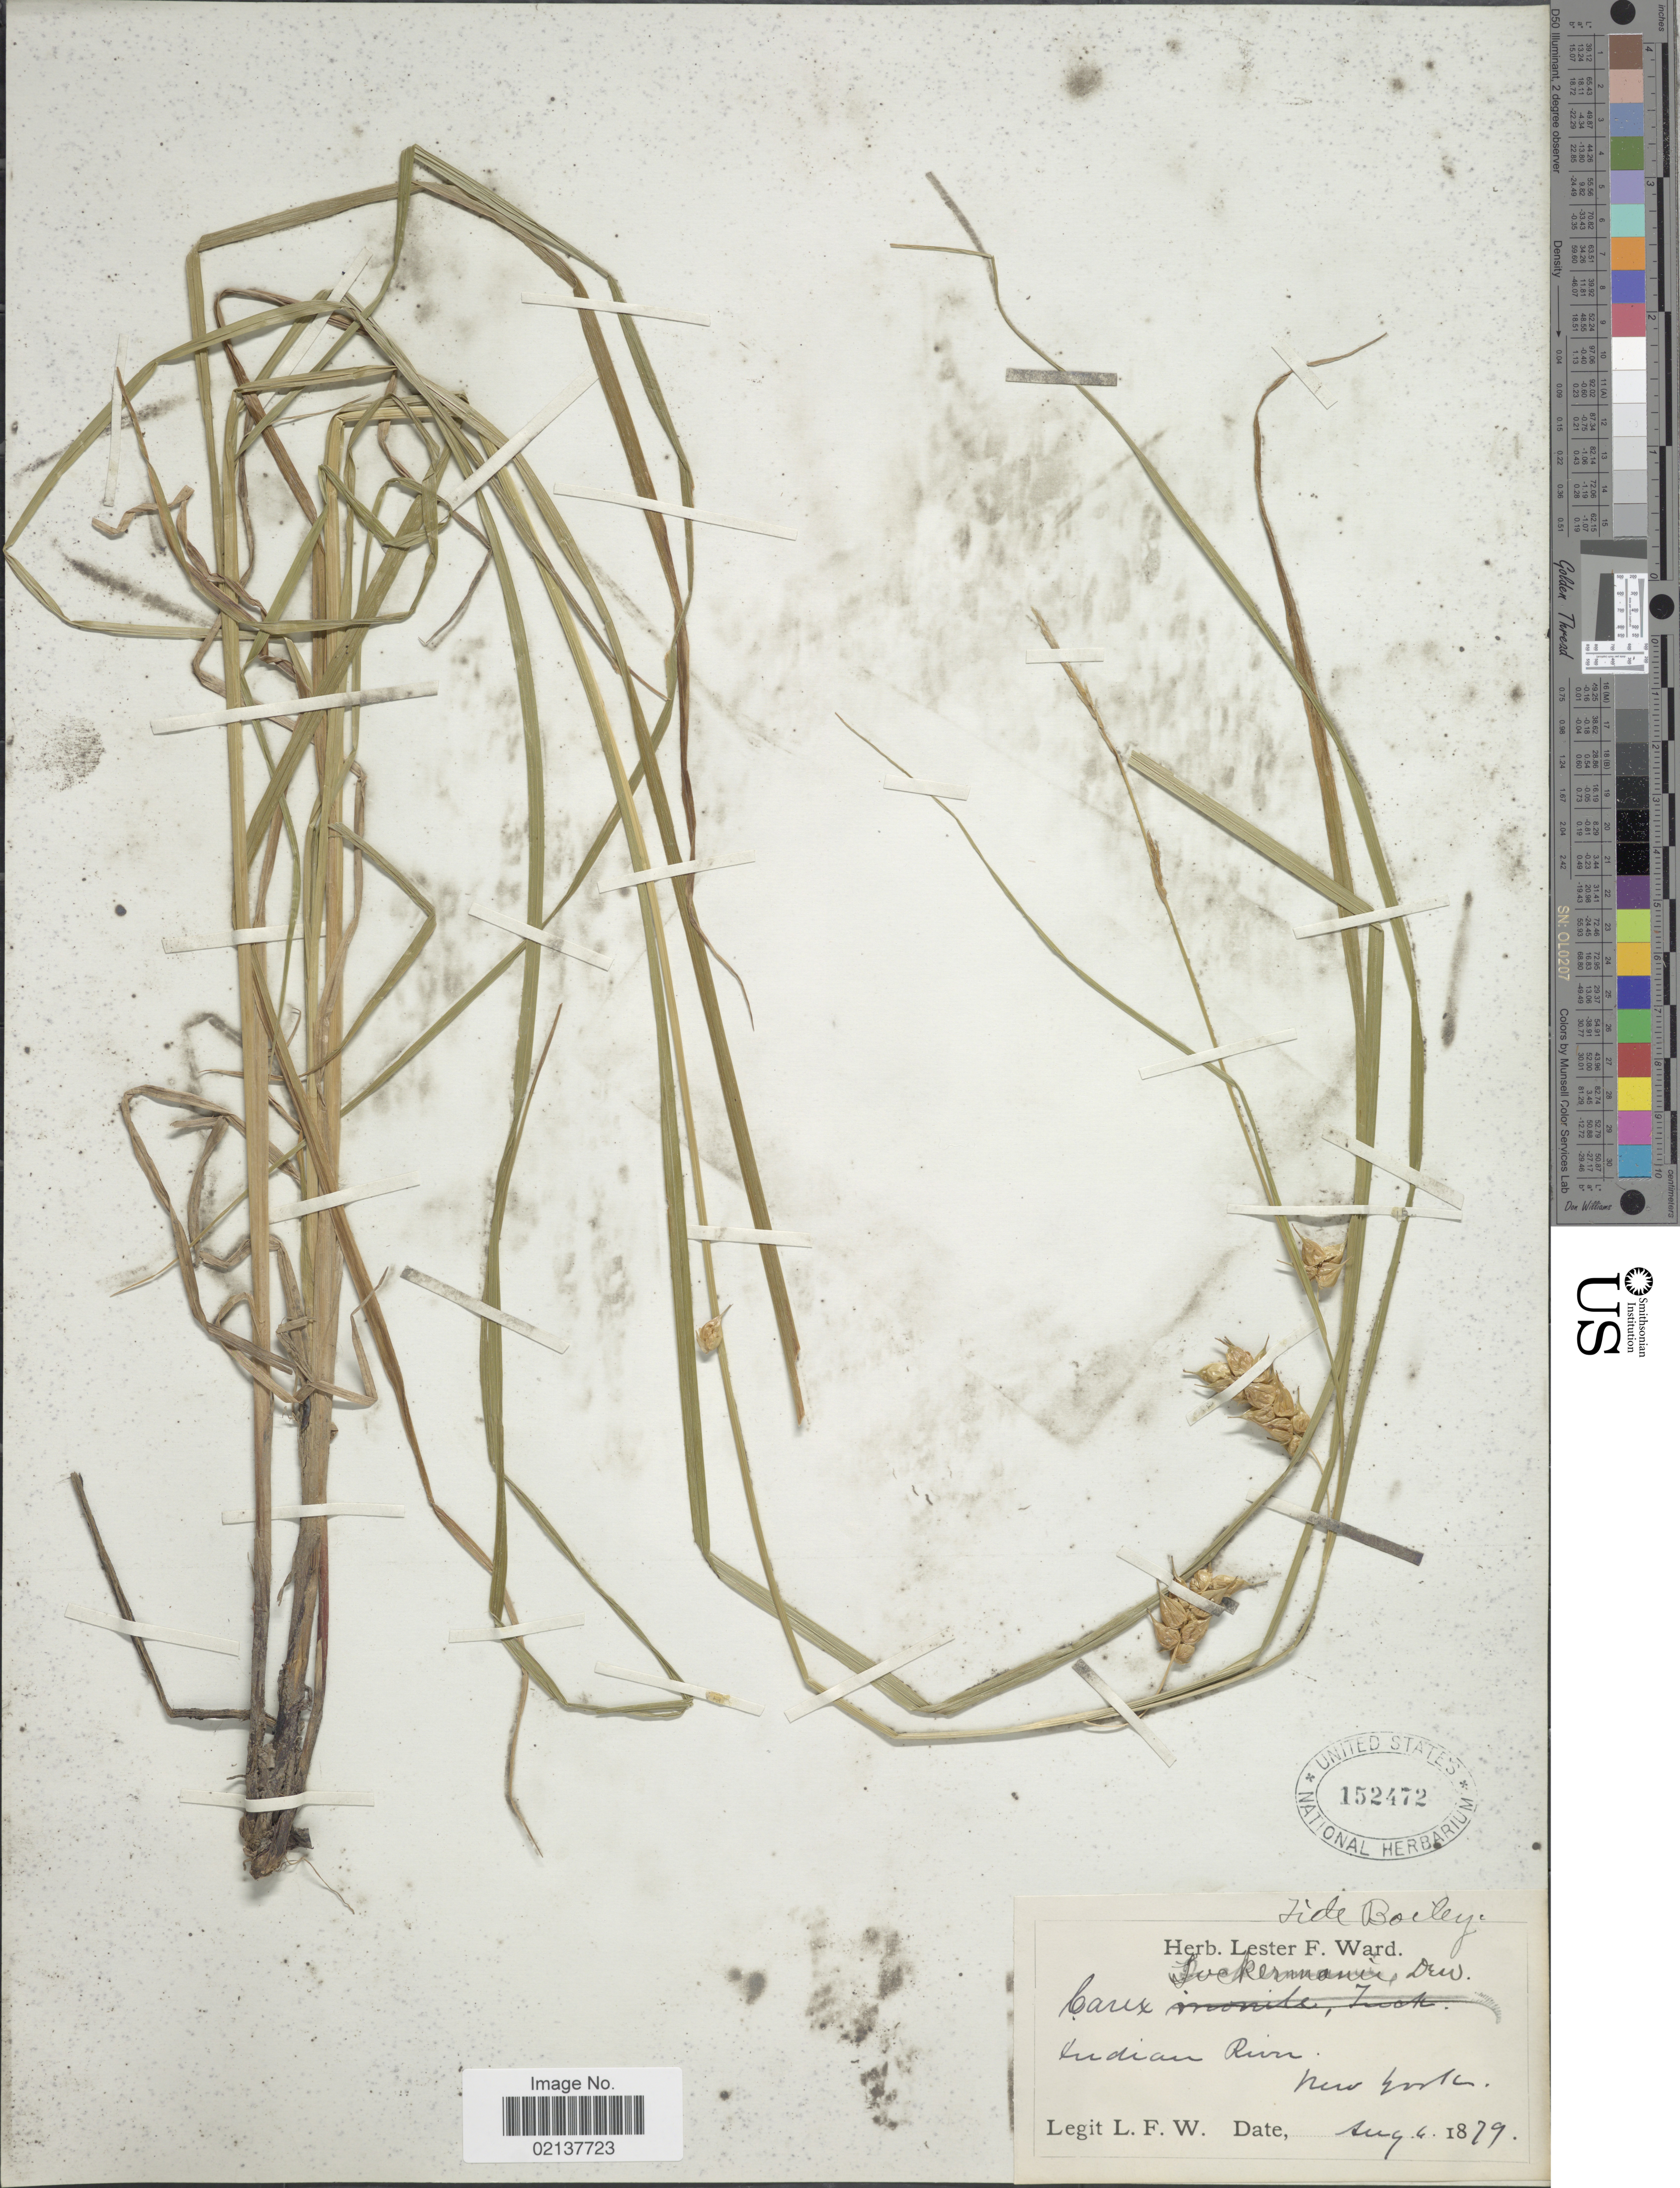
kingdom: Plantae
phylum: Tracheophyta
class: Liliopsida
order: Poales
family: Cyperaceae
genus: Carex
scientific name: Carex tuckermanii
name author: Boott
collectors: L. F. Ward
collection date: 1879-08-04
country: United States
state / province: New York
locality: Indian River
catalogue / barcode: US 152472